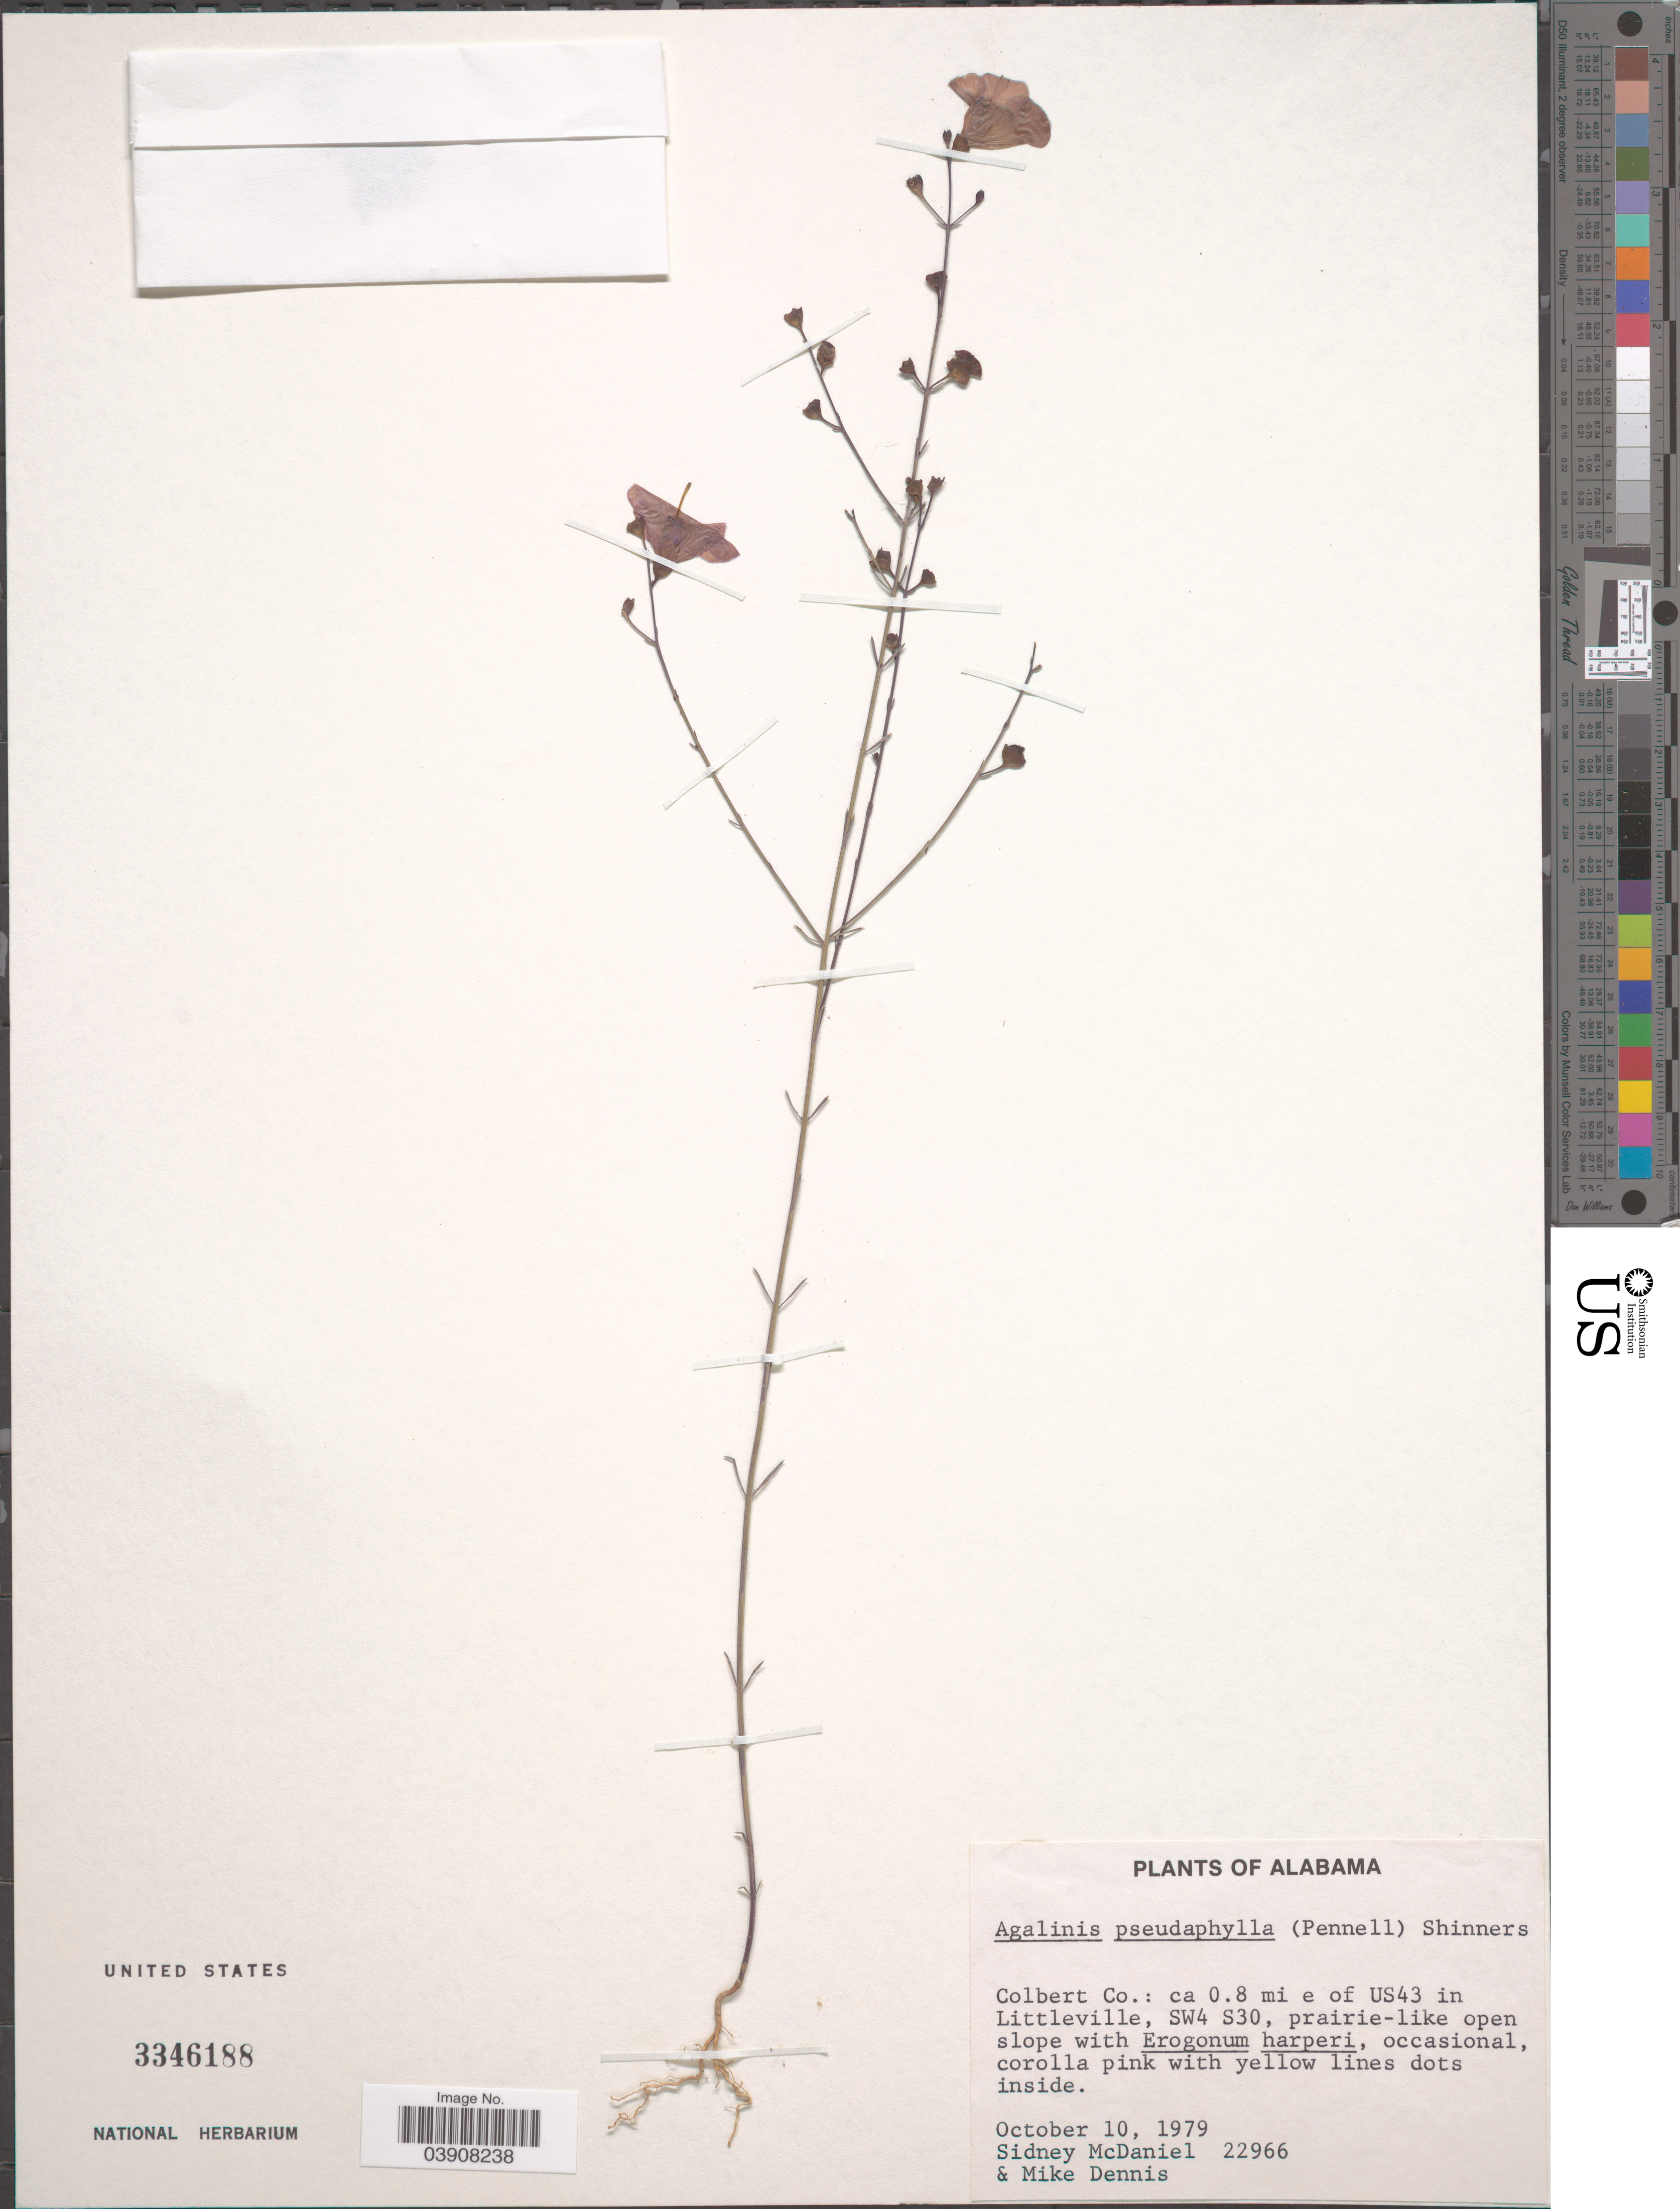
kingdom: Plantae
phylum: Tracheophyta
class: Magnoliopsida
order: Lamiales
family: Orobanchaceae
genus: Agalinis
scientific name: Agalinis pseudaphylla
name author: (Pennell) Shinners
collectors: S. McDaniel & M. Dennis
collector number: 22966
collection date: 1979-10-10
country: United States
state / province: Alabama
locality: Colbert Co.: ca 0.8 mi e of US43 in Littleville, SW4 S30.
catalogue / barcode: US 3346188